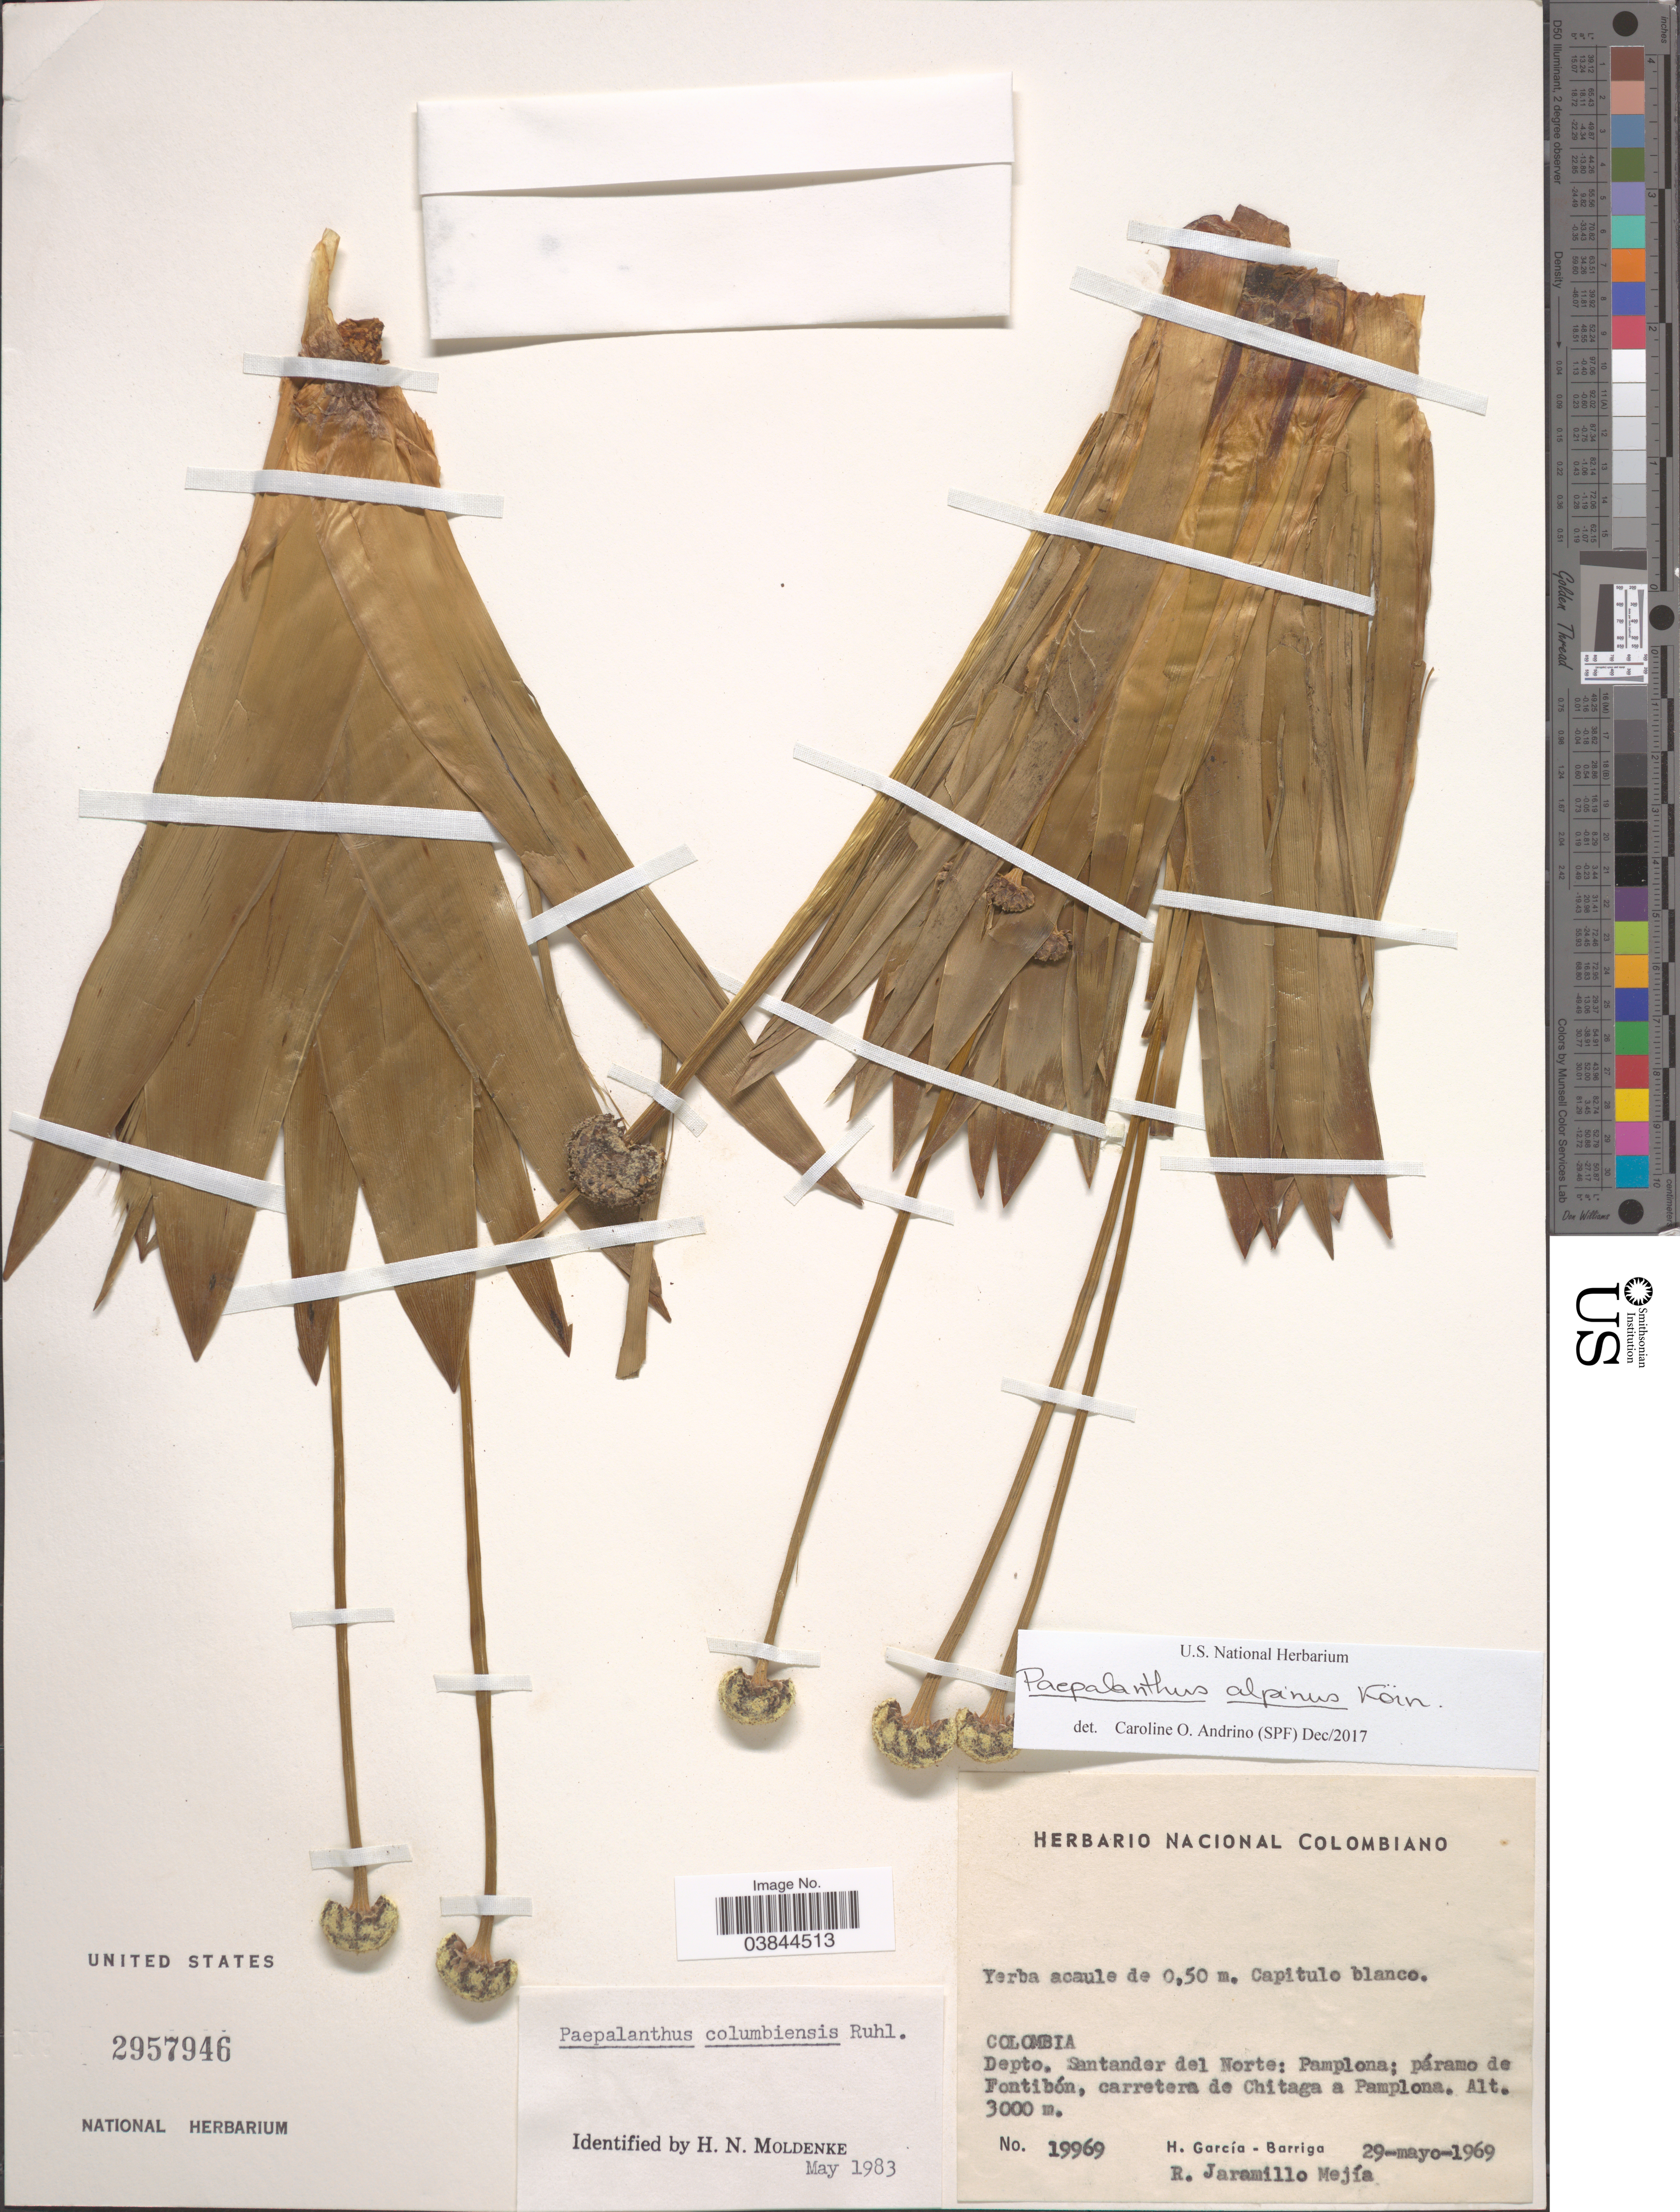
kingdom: Plantae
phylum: Tracheophyta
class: Liliopsida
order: Poales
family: Eriocaulaceae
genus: Paepalanthus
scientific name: Paepalanthus alpinus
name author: Körn.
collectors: H. García Barriga & R. Jaramillo M.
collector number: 19969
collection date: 1969-05-29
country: Colombia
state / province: Norte de Santander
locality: Depto. Santander del Norte: Pamplona: páramo de Fontibón, carretera de Chitaga a Pamplona.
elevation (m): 3000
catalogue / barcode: US 2957946